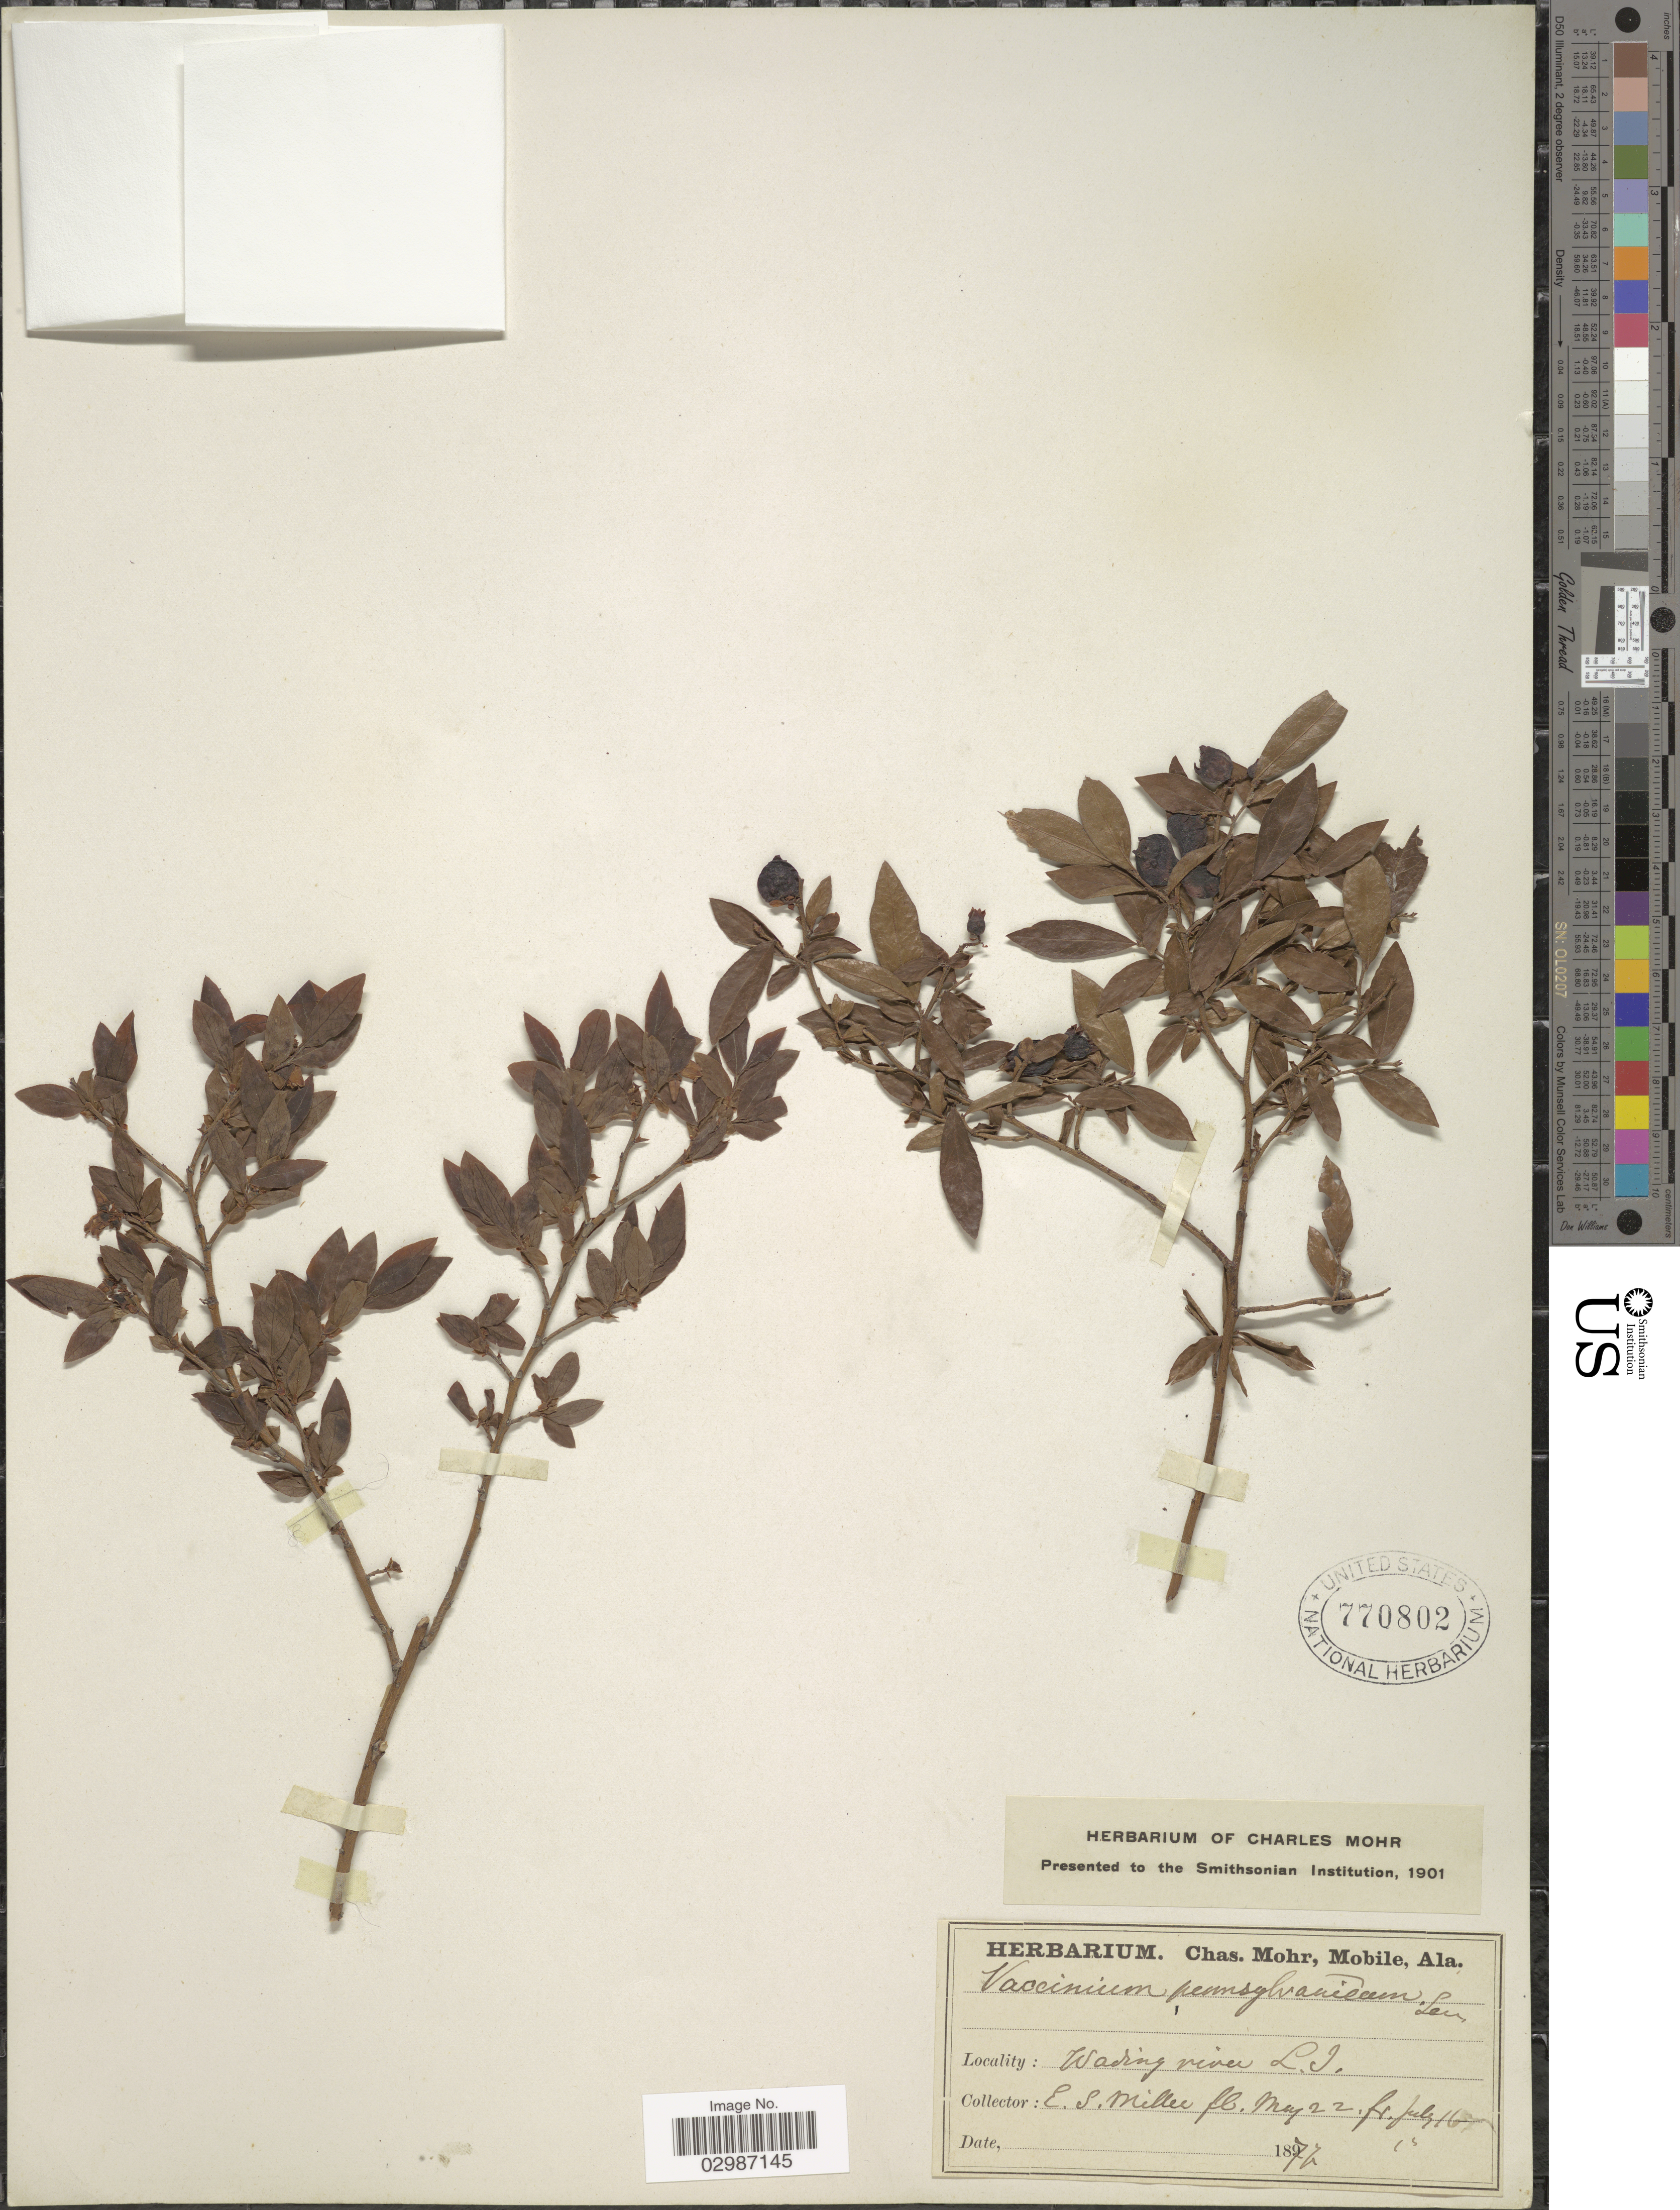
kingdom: Plantae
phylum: Tracheophyta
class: Magnoliopsida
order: Ericales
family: Ericaceae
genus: Vaccinium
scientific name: Vaccinium angustifolium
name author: Aiton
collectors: E. S. Miller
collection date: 1876-05-22/1876-07-16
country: United States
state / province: New York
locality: Wading river, L.I.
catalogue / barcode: US 770802